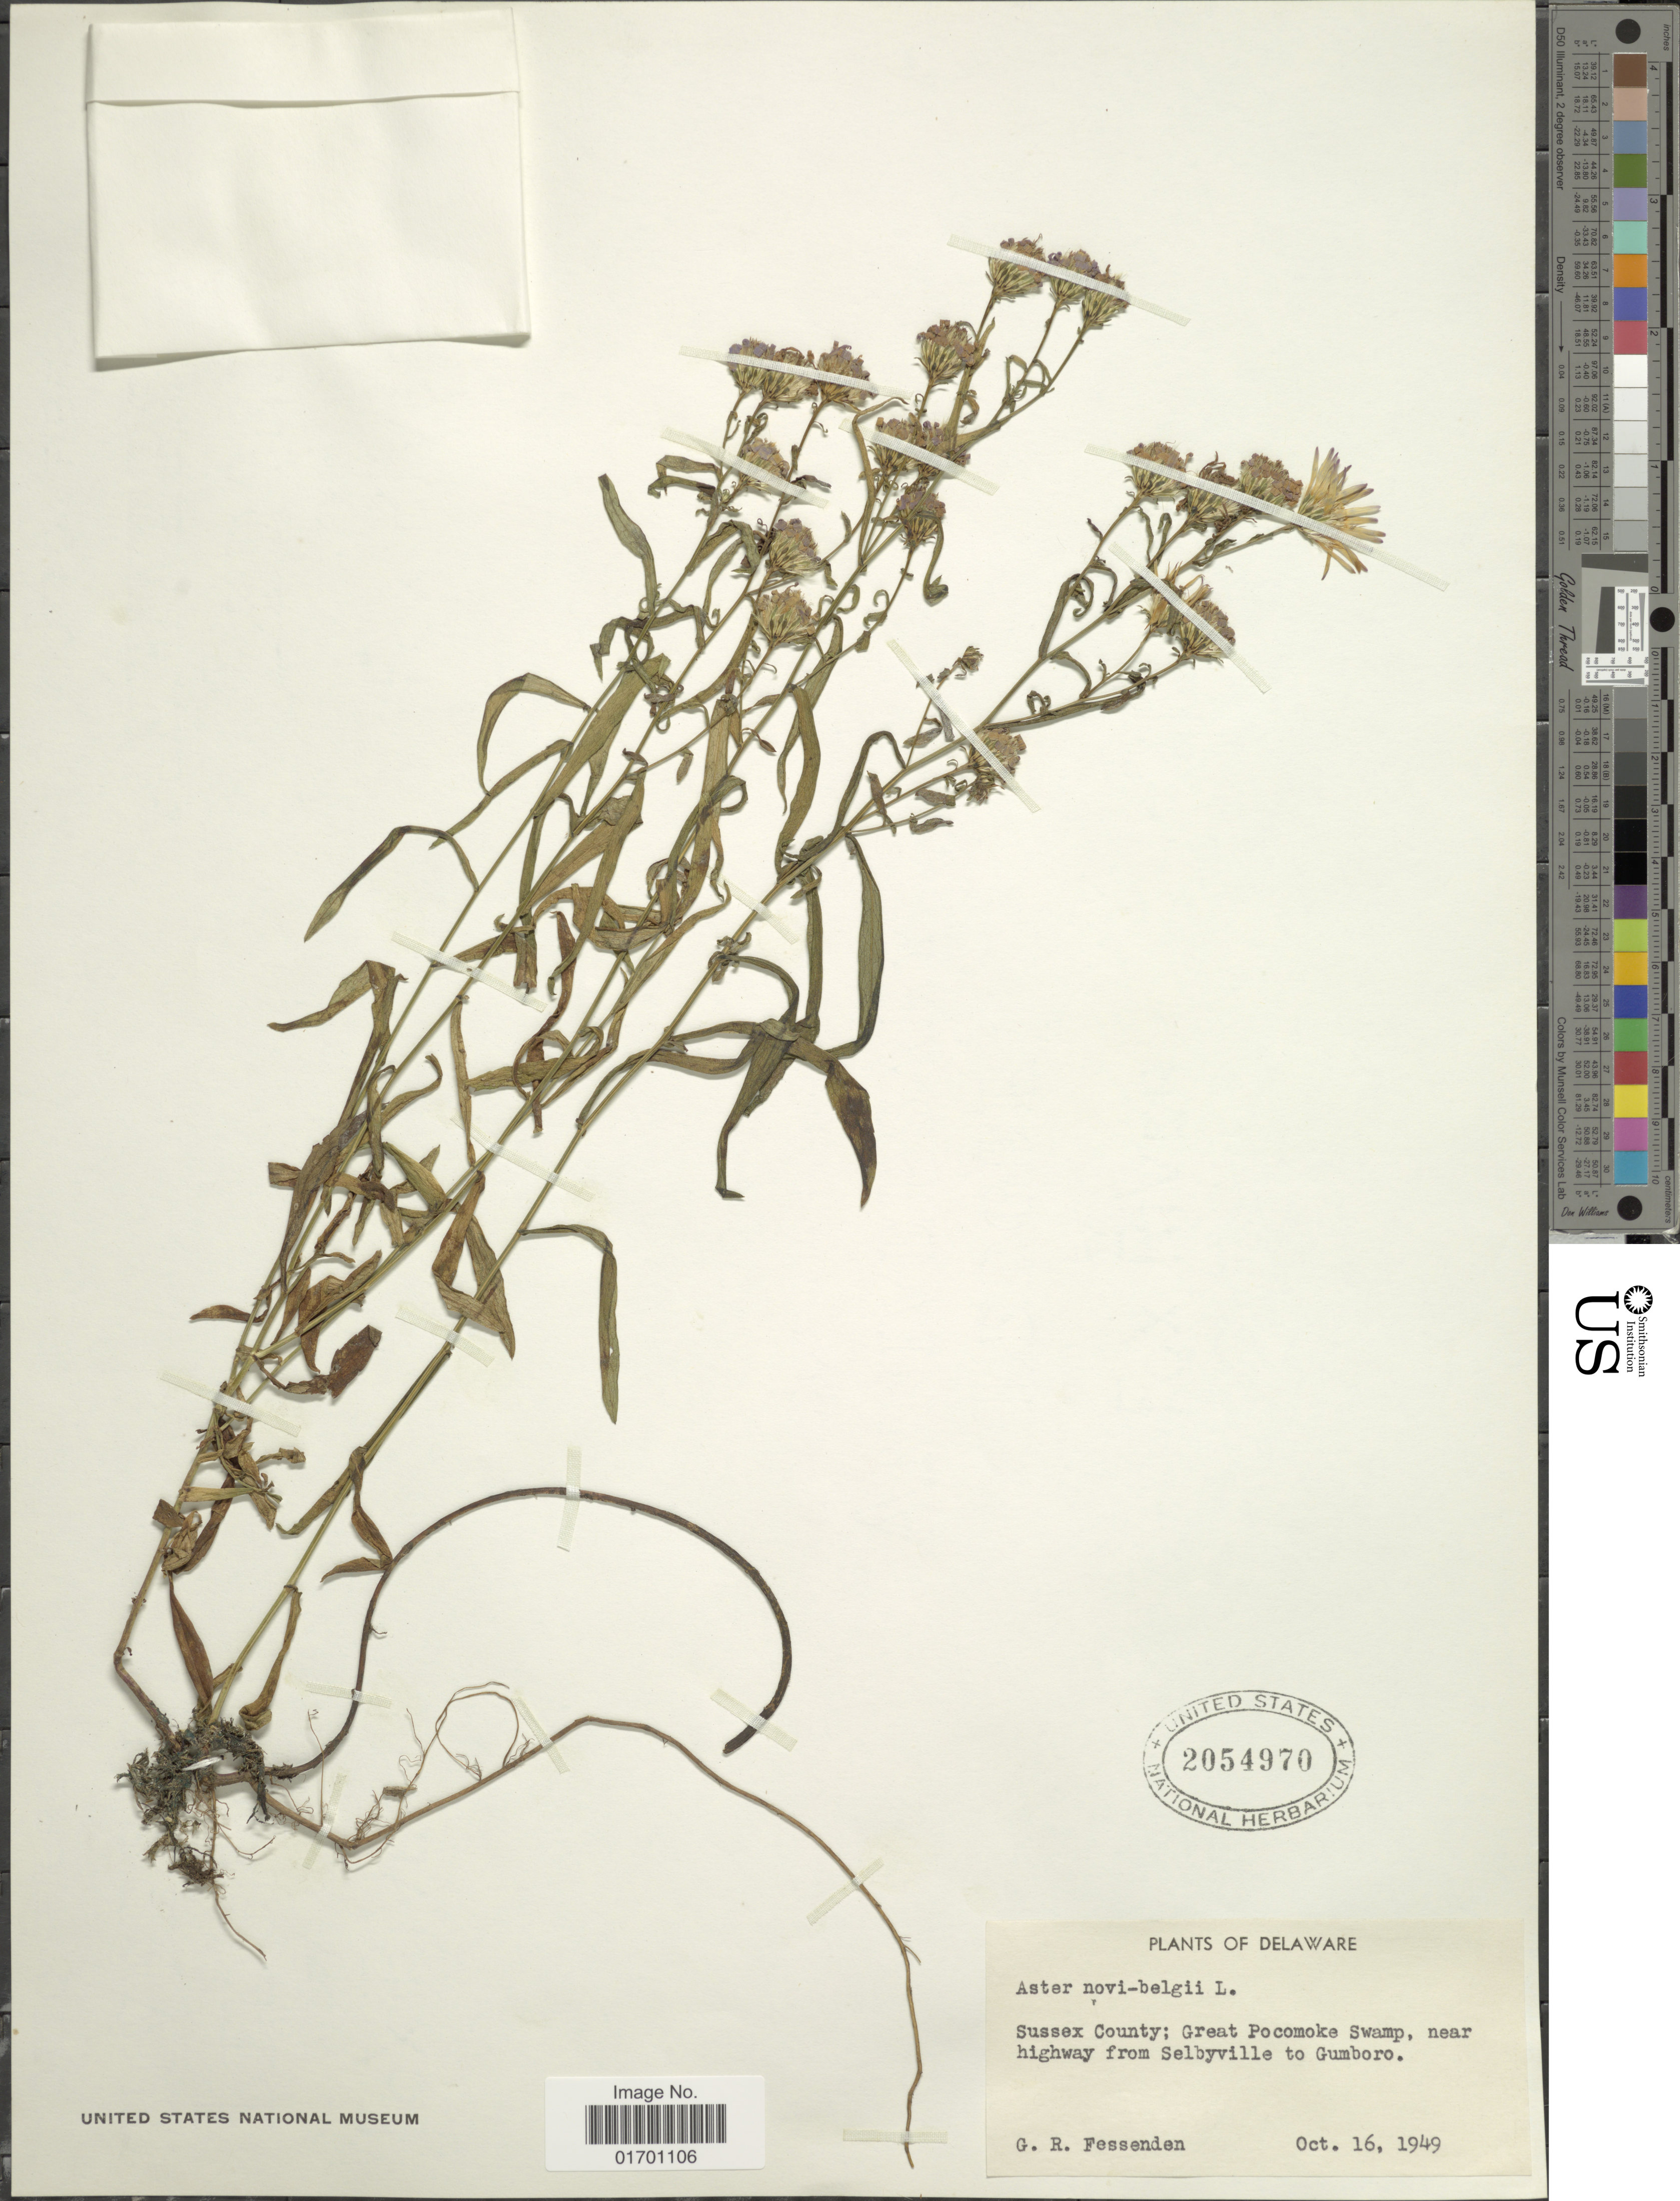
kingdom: Plantae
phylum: Tracheophyta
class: Magnoliopsida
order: Asterales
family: Asteraceae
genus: Symphyotrichum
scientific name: Symphyotrichum novi-belgii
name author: (L.) G.L. Nesom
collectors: G. Fessenden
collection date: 1949-10-16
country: United States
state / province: Delaware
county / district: Sussex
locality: Sussex County; Great Pocomoke Swamp, near highway from Selbyville to Gumboro.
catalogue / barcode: US 2054970